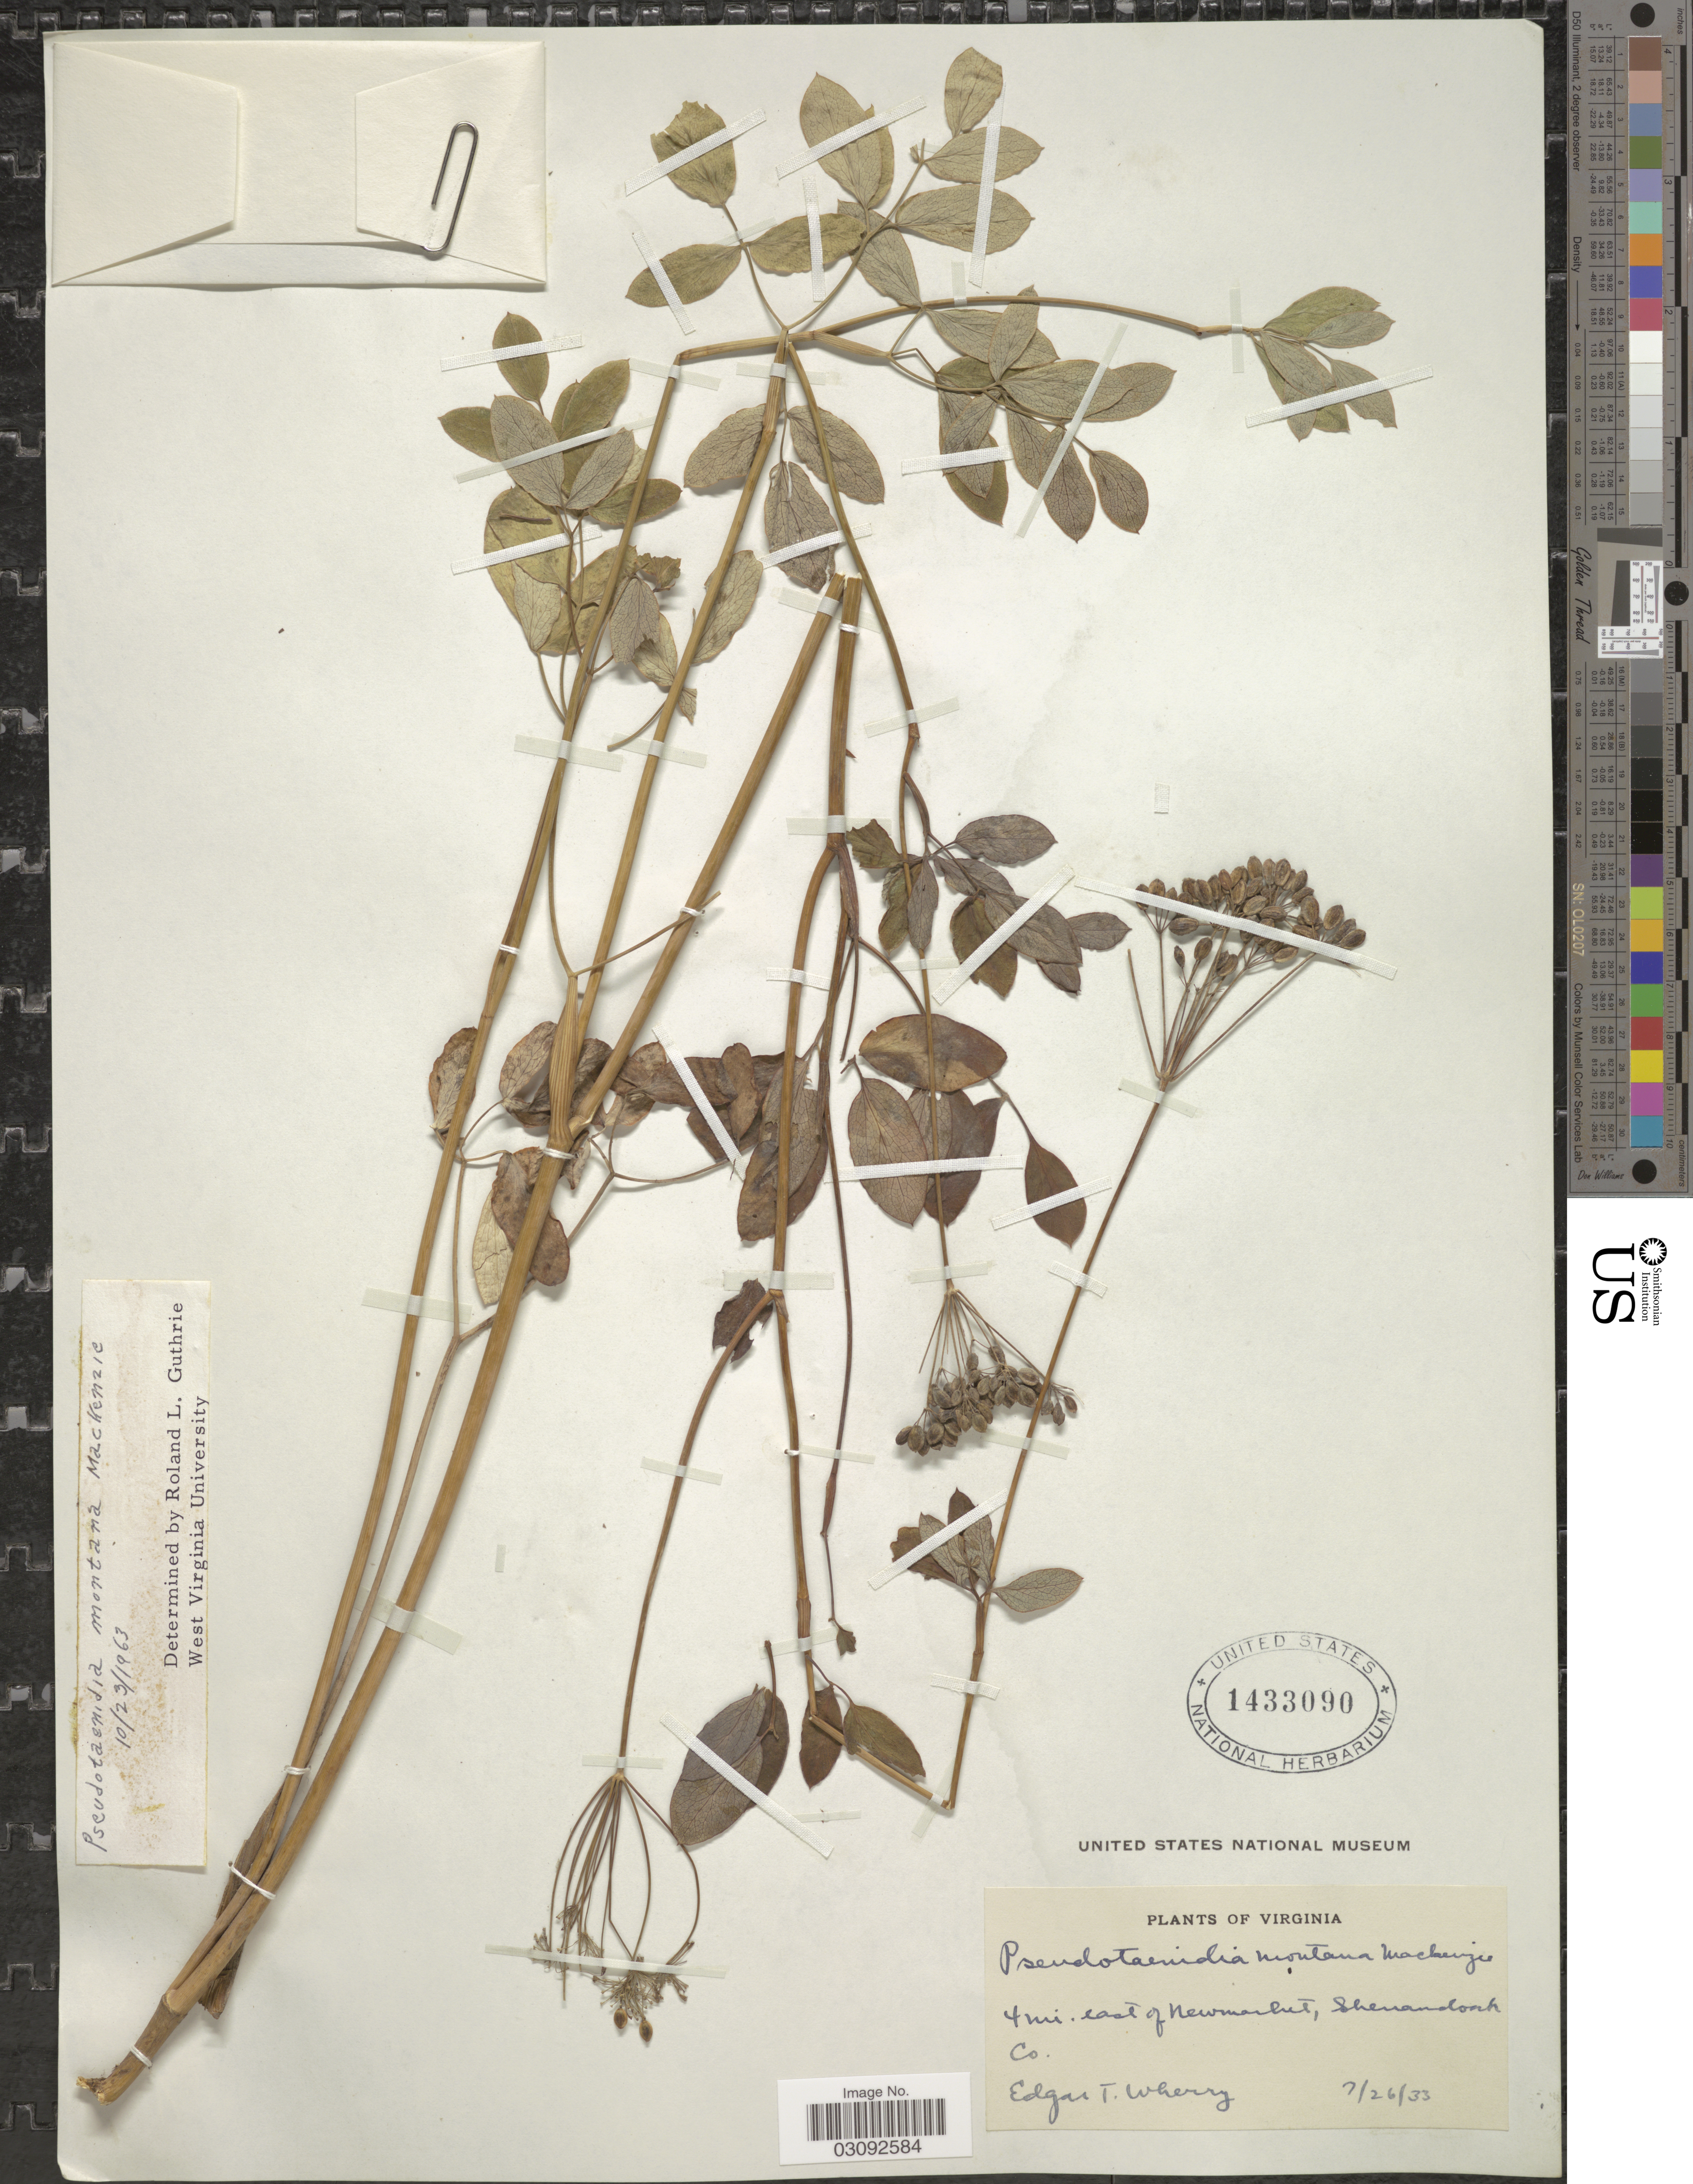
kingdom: Plantae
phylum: Tracheophyta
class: Magnoliopsida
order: Apiales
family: Apiaceae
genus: Pseudotaenidia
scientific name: Pseudotaenidia montana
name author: Mack.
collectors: E. T. Wherry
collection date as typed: Transcribed d/m/y: 26/7/33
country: United States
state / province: Virginia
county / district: Shenandoah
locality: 4 mi. east of Newmarket, Shenandoah Co.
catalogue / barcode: US 1433090